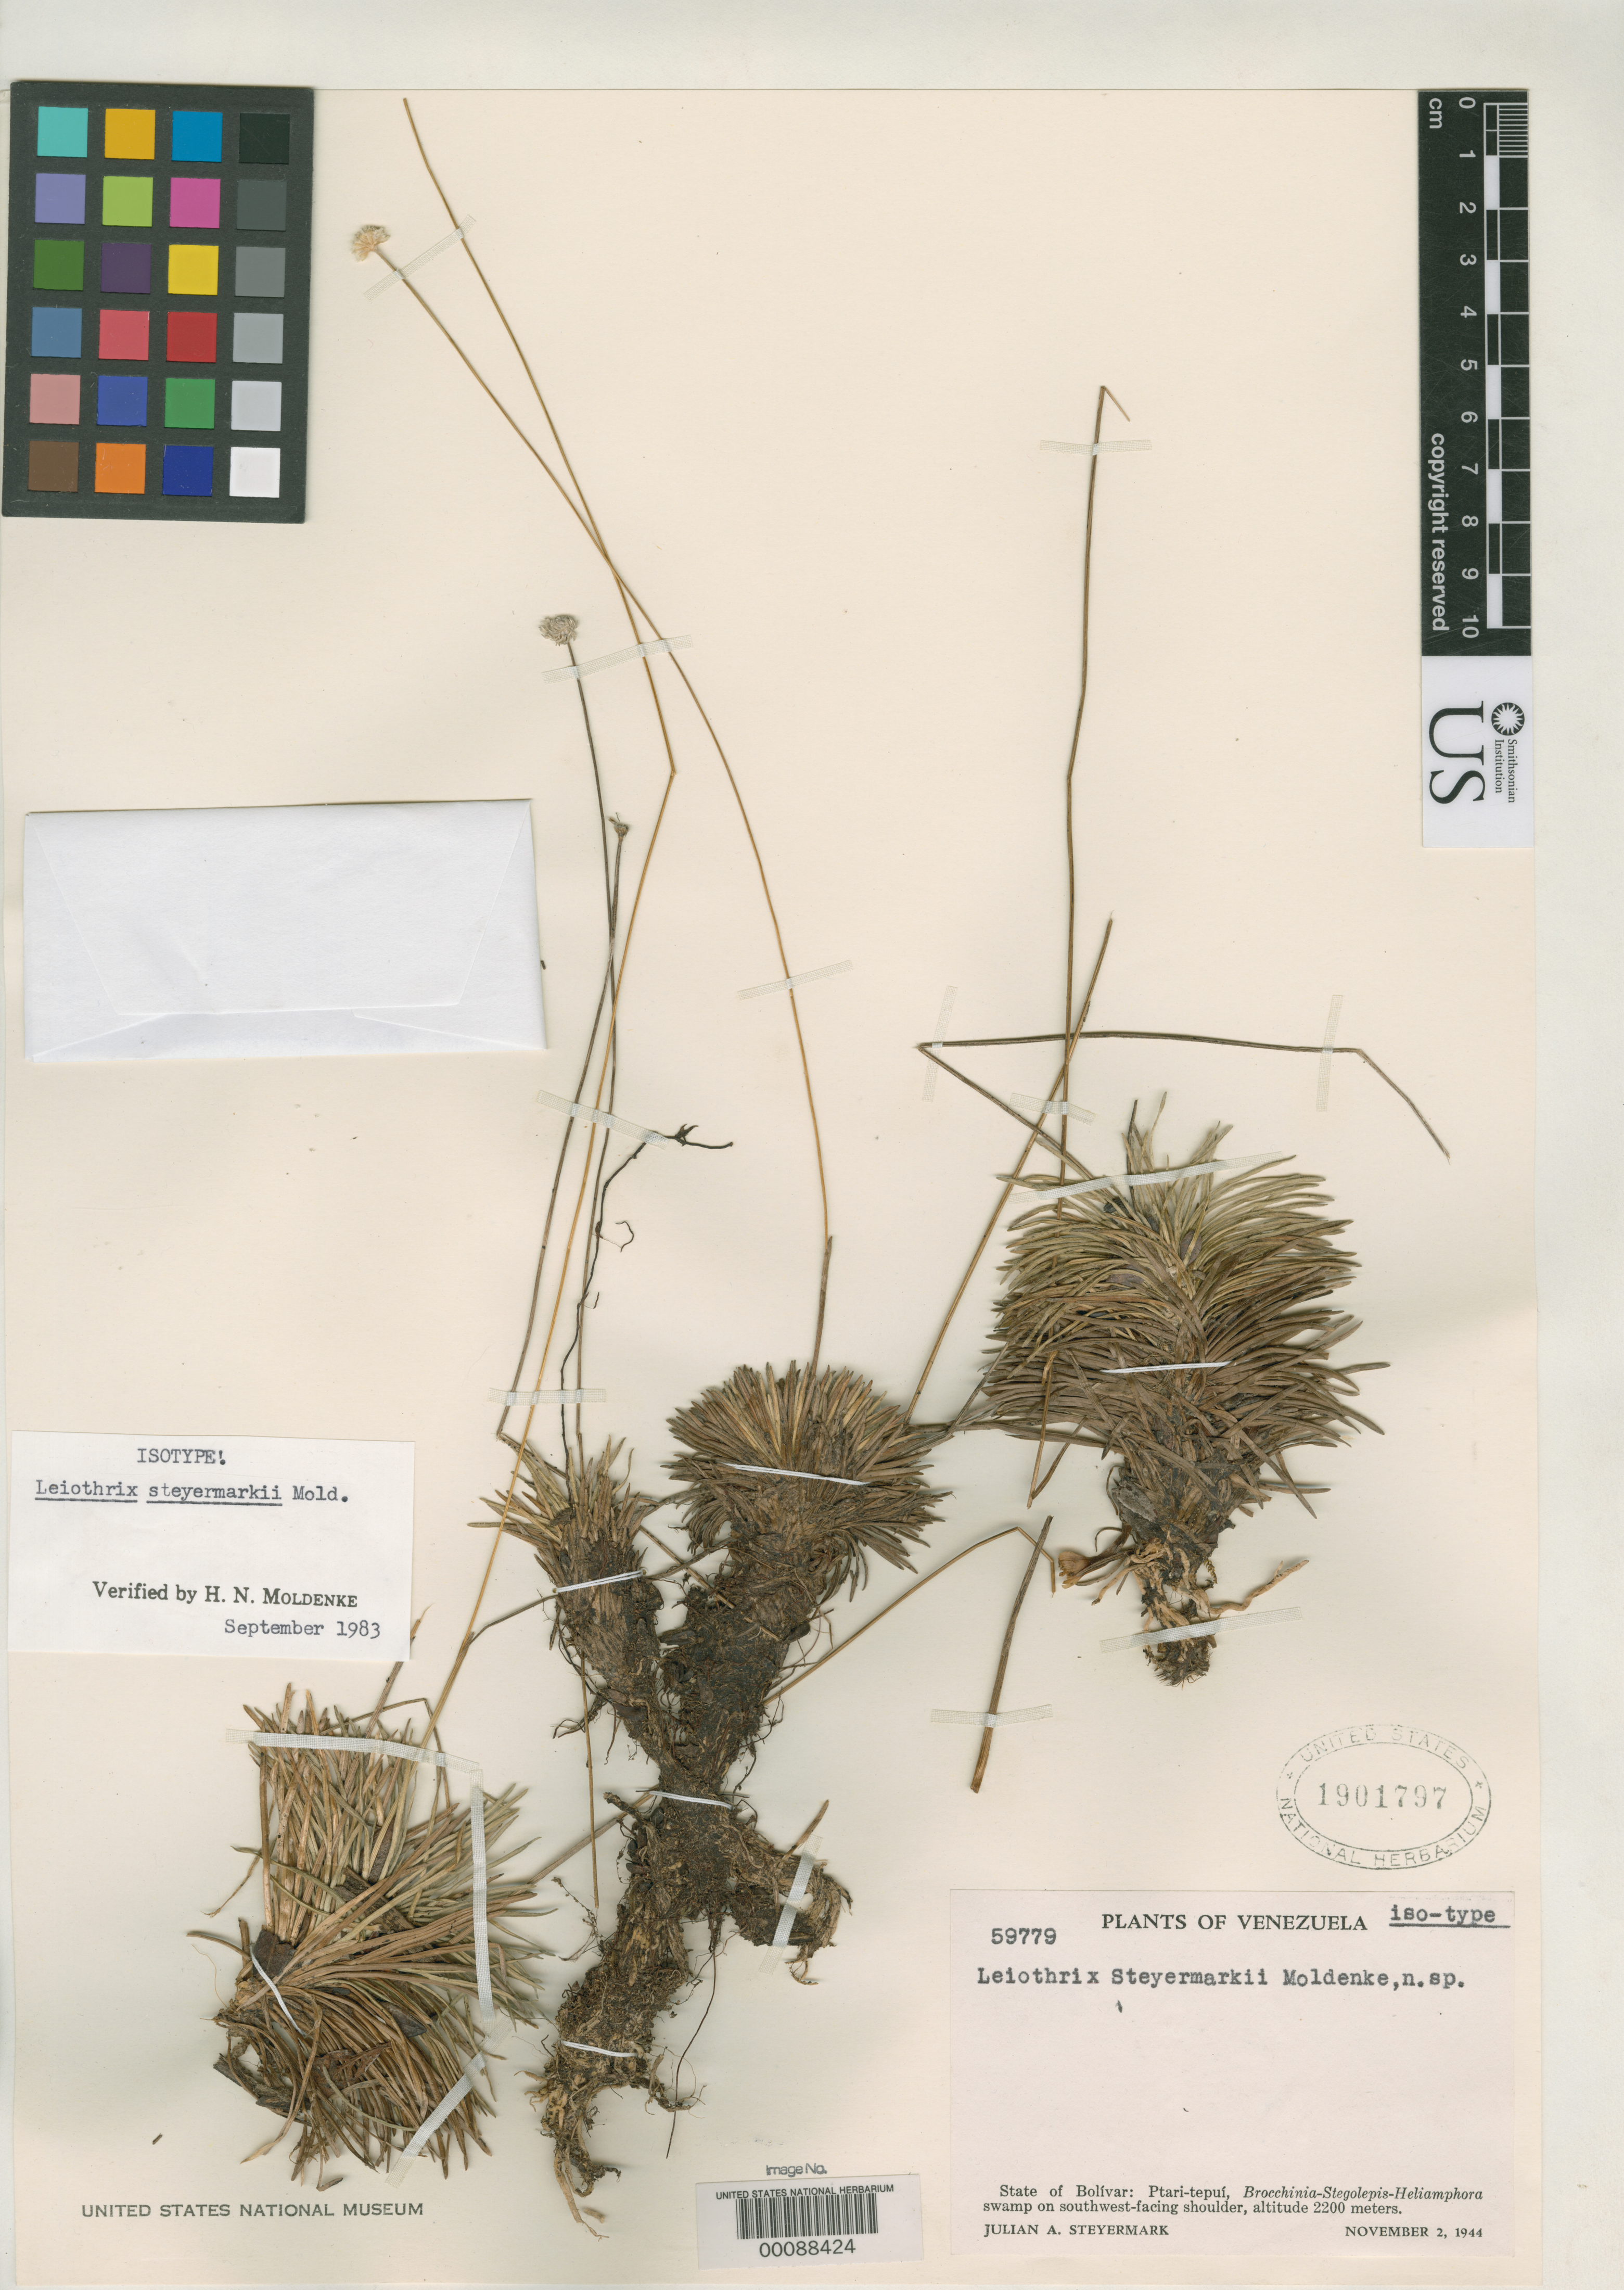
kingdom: Plantae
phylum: Tracheophyta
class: Liliopsida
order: Poales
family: Eriocaulaceae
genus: Leiothrix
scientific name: Leiothrix steyermarkii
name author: Moldenke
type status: Isotype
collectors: J. Steyermark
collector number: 59779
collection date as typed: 02 Nov 1944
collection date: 1944-11-02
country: Venezuela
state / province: Bolivar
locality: Ptari-Tepui.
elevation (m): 2200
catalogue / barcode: US 1901797